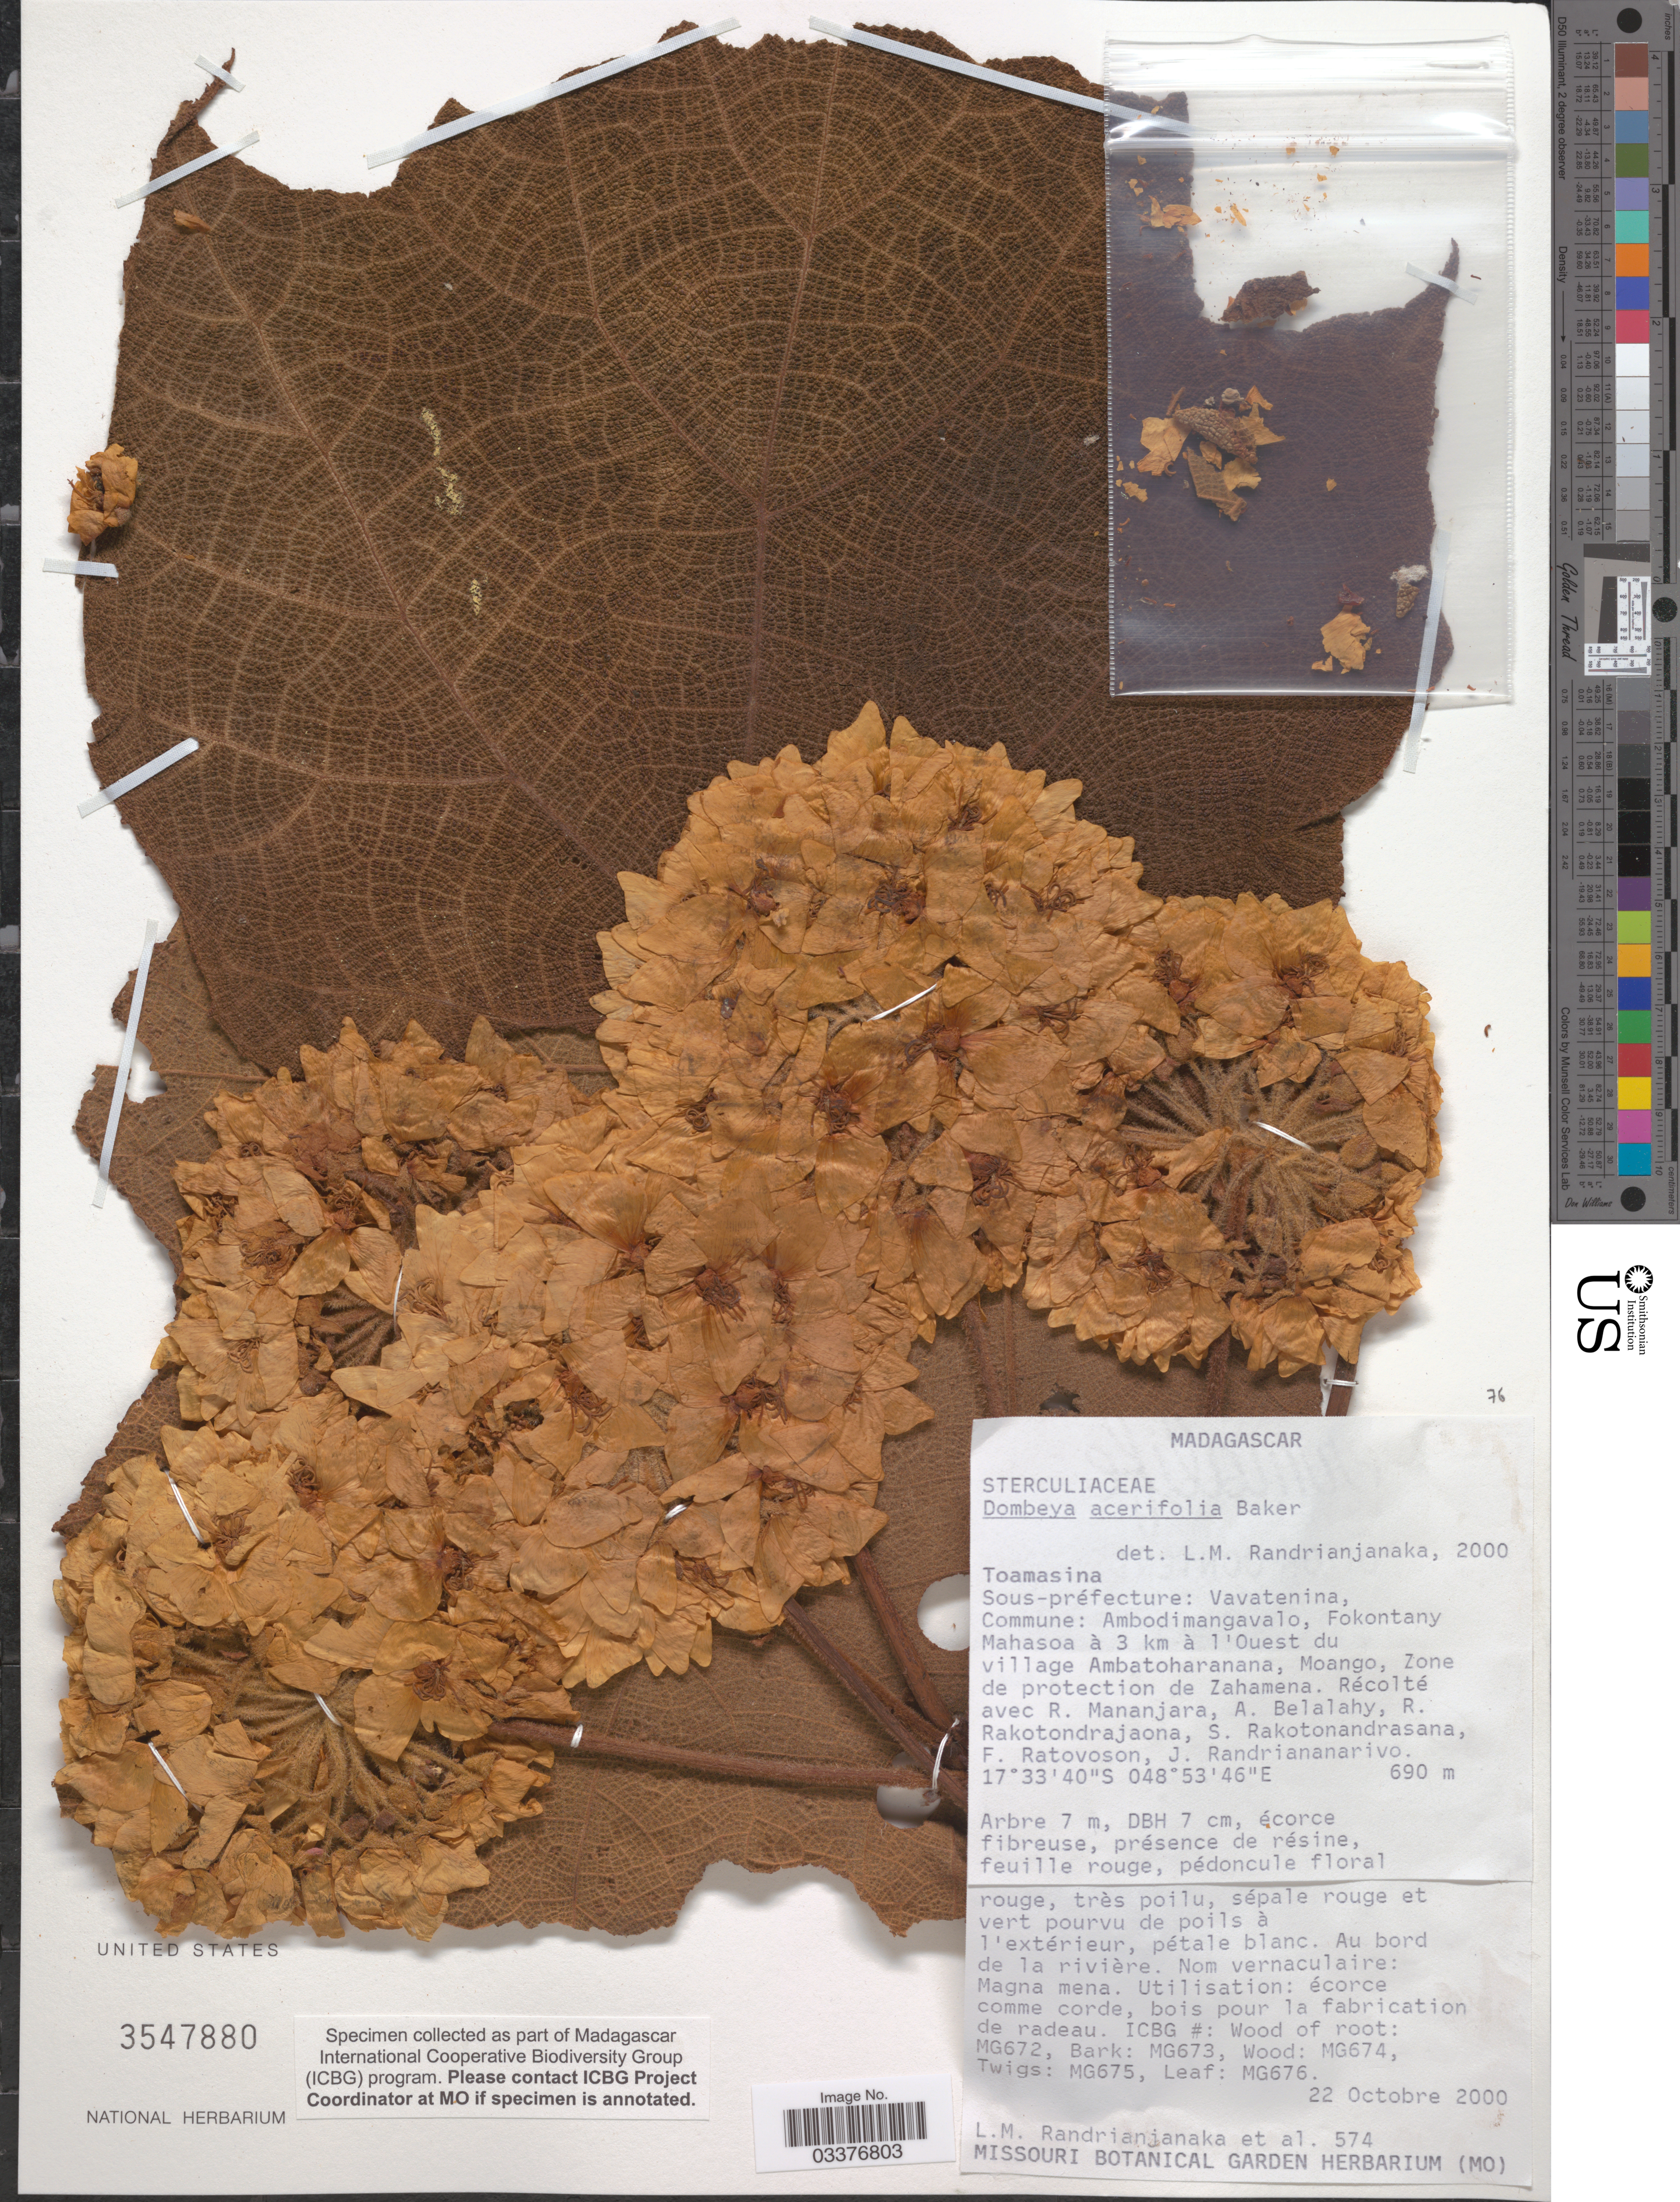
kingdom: Plantae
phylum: Tracheophyta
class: Magnoliopsida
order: Malvales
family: Malvaceae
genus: Dombeya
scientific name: Dombeya acerifolia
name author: (L.) Gaertn.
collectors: L. Randrianjanaka, R. Mananjara, A. Belalahy, R. Rakotondrajaona & et al.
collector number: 574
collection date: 2000-10-22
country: Madagascar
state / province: Analanjirofo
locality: Sous-préfecture: Vavatenina, Commune: Ambodimangavalo, Fokontany Mahasoa à 3 km à l'Ouest du village Ambatoharanana, Moango, Zone de protection de Zahamena.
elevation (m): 690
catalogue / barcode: US 3547880